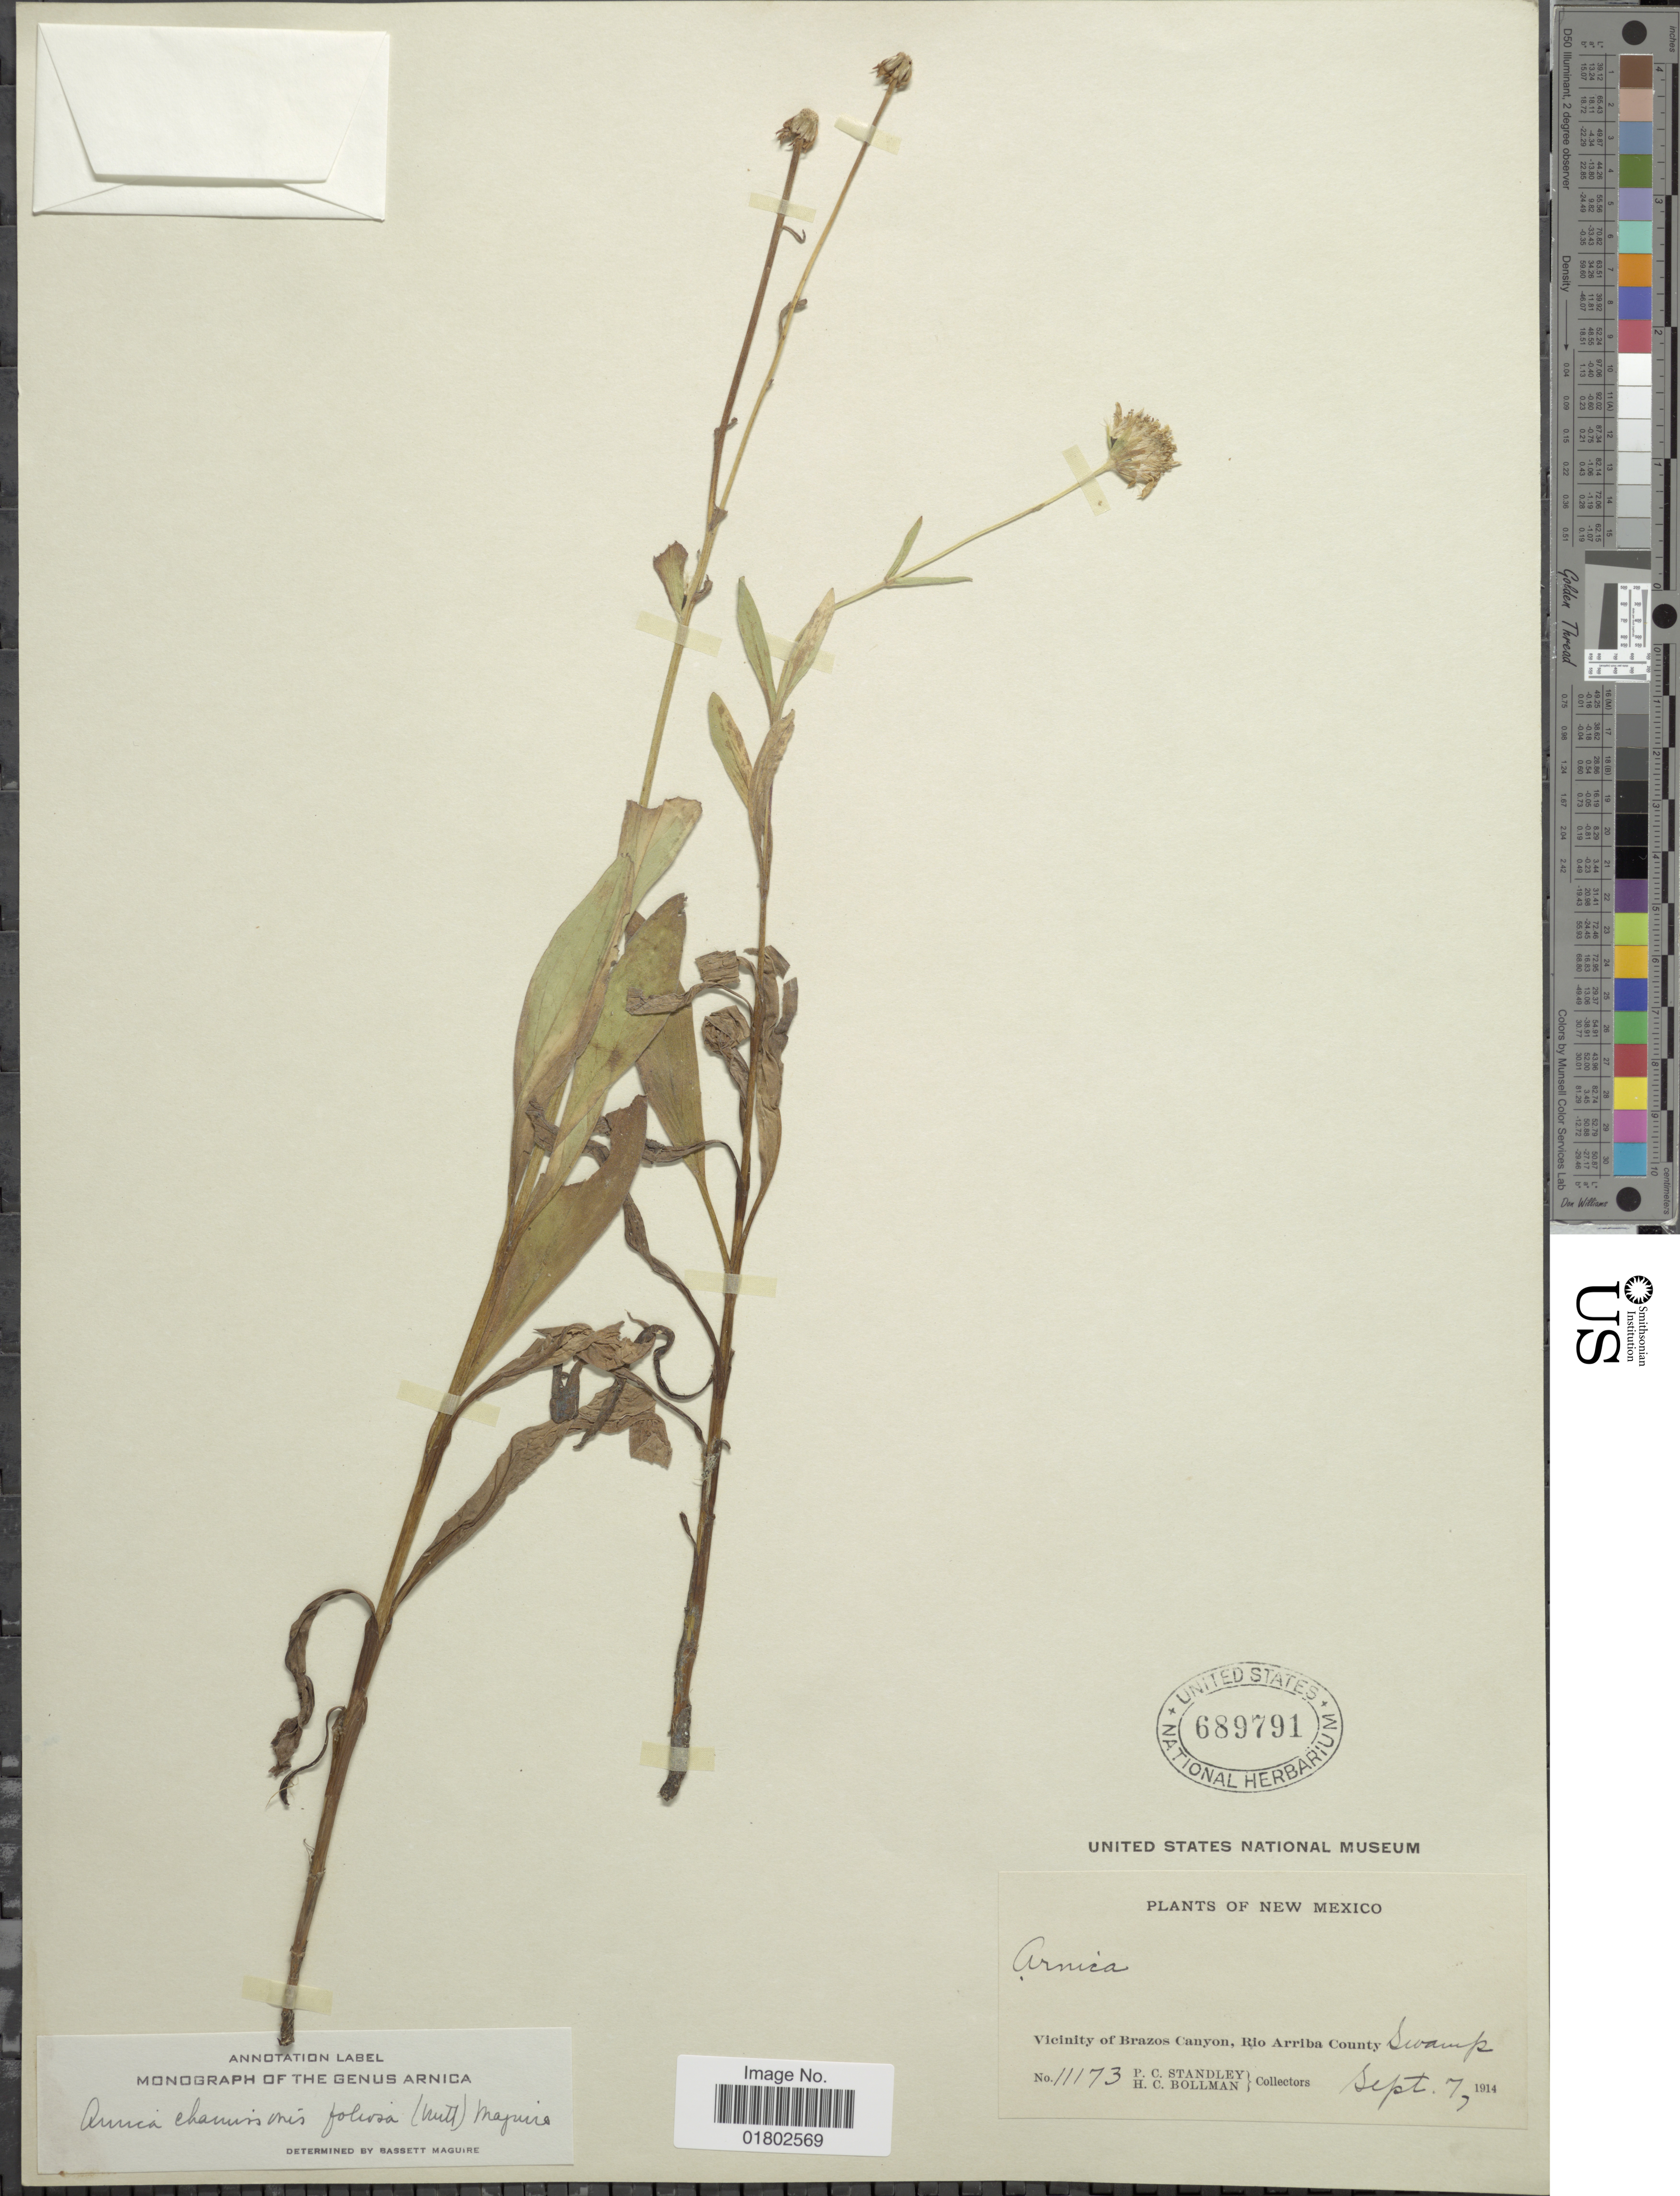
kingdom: Plantae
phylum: Tracheophyta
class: Magnoliopsida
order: Asterales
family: Asteraceae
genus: Arnica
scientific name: Arnica chamissonis subsp. foliosa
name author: (Nutt.) Maguire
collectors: P. C. Standley & H. C. Bollman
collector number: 11173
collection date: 1914-09-07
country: United States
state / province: New Mexico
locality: Vicinity of Brazos Canyon, Rio Arriba County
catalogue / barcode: US 689791